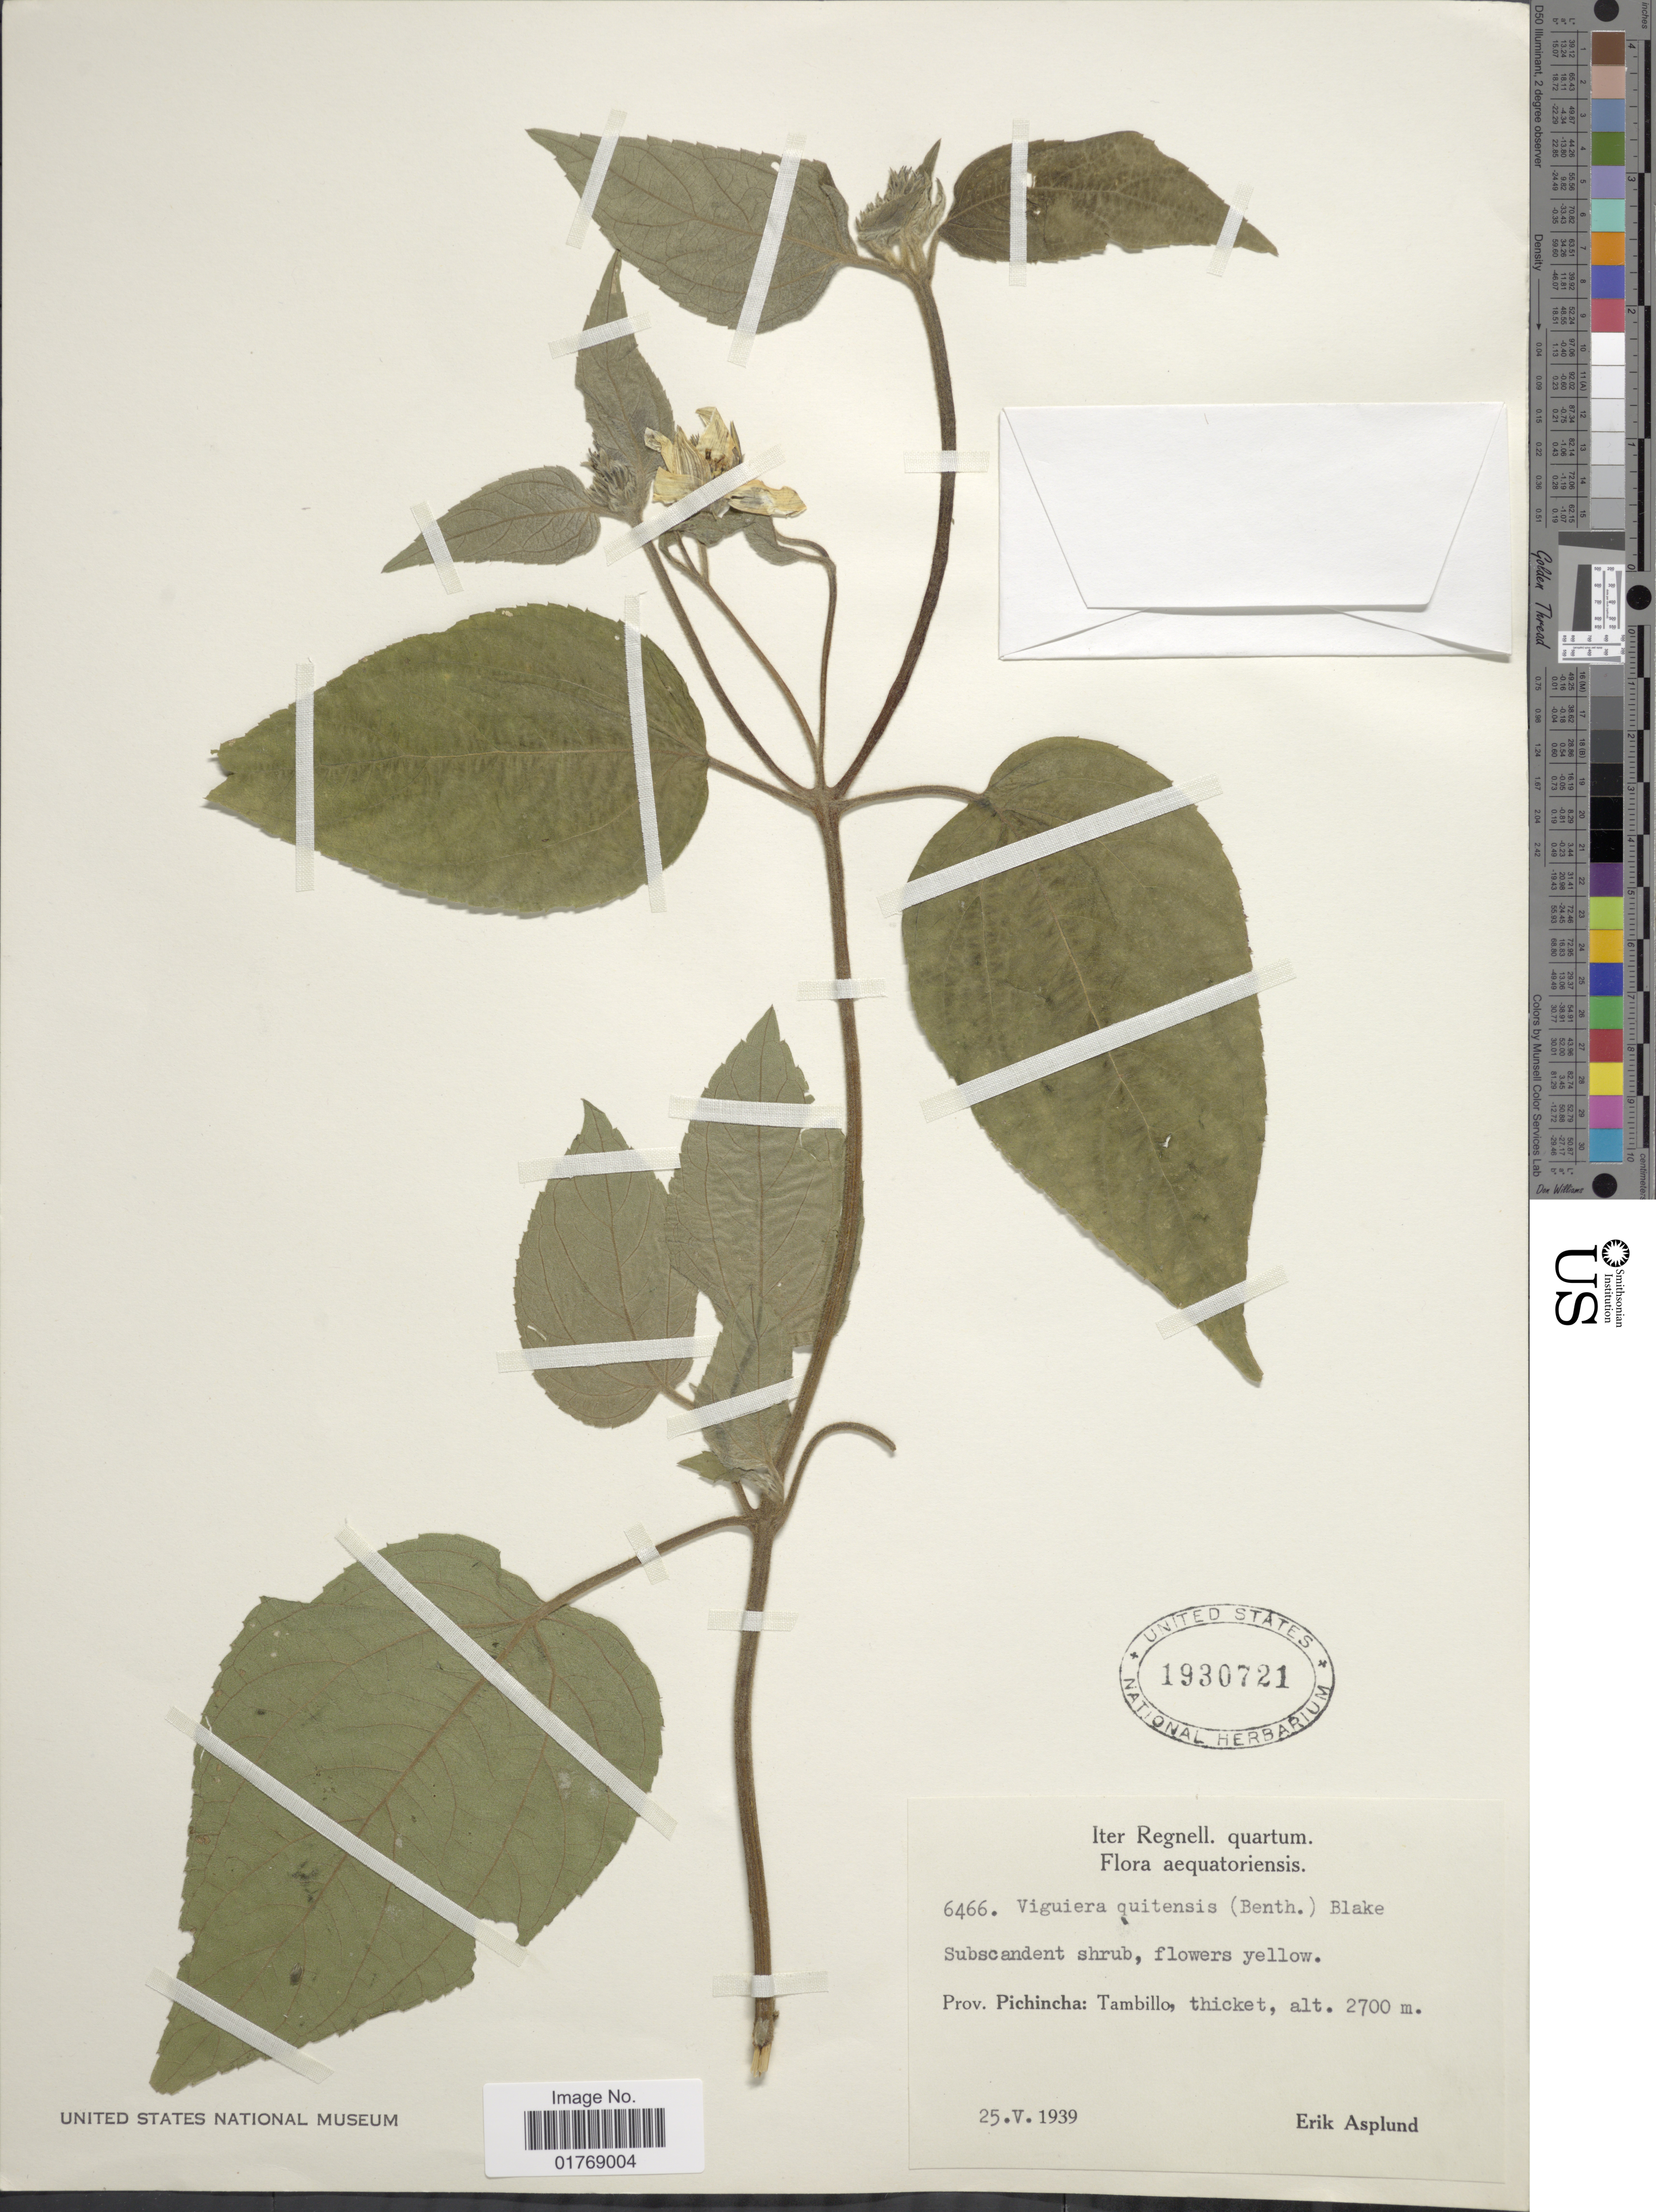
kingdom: Plantae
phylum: Tracheophyta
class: Magnoliopsida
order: Asterales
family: Asteraceae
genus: Viguiera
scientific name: Viguiera quitensis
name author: (Benth.) S.F. Blake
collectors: E. Asplund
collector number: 6466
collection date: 1939-05-25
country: Ecuador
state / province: Pichincha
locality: Prov. Pichincha: Tambillo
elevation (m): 2700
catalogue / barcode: US 1930721